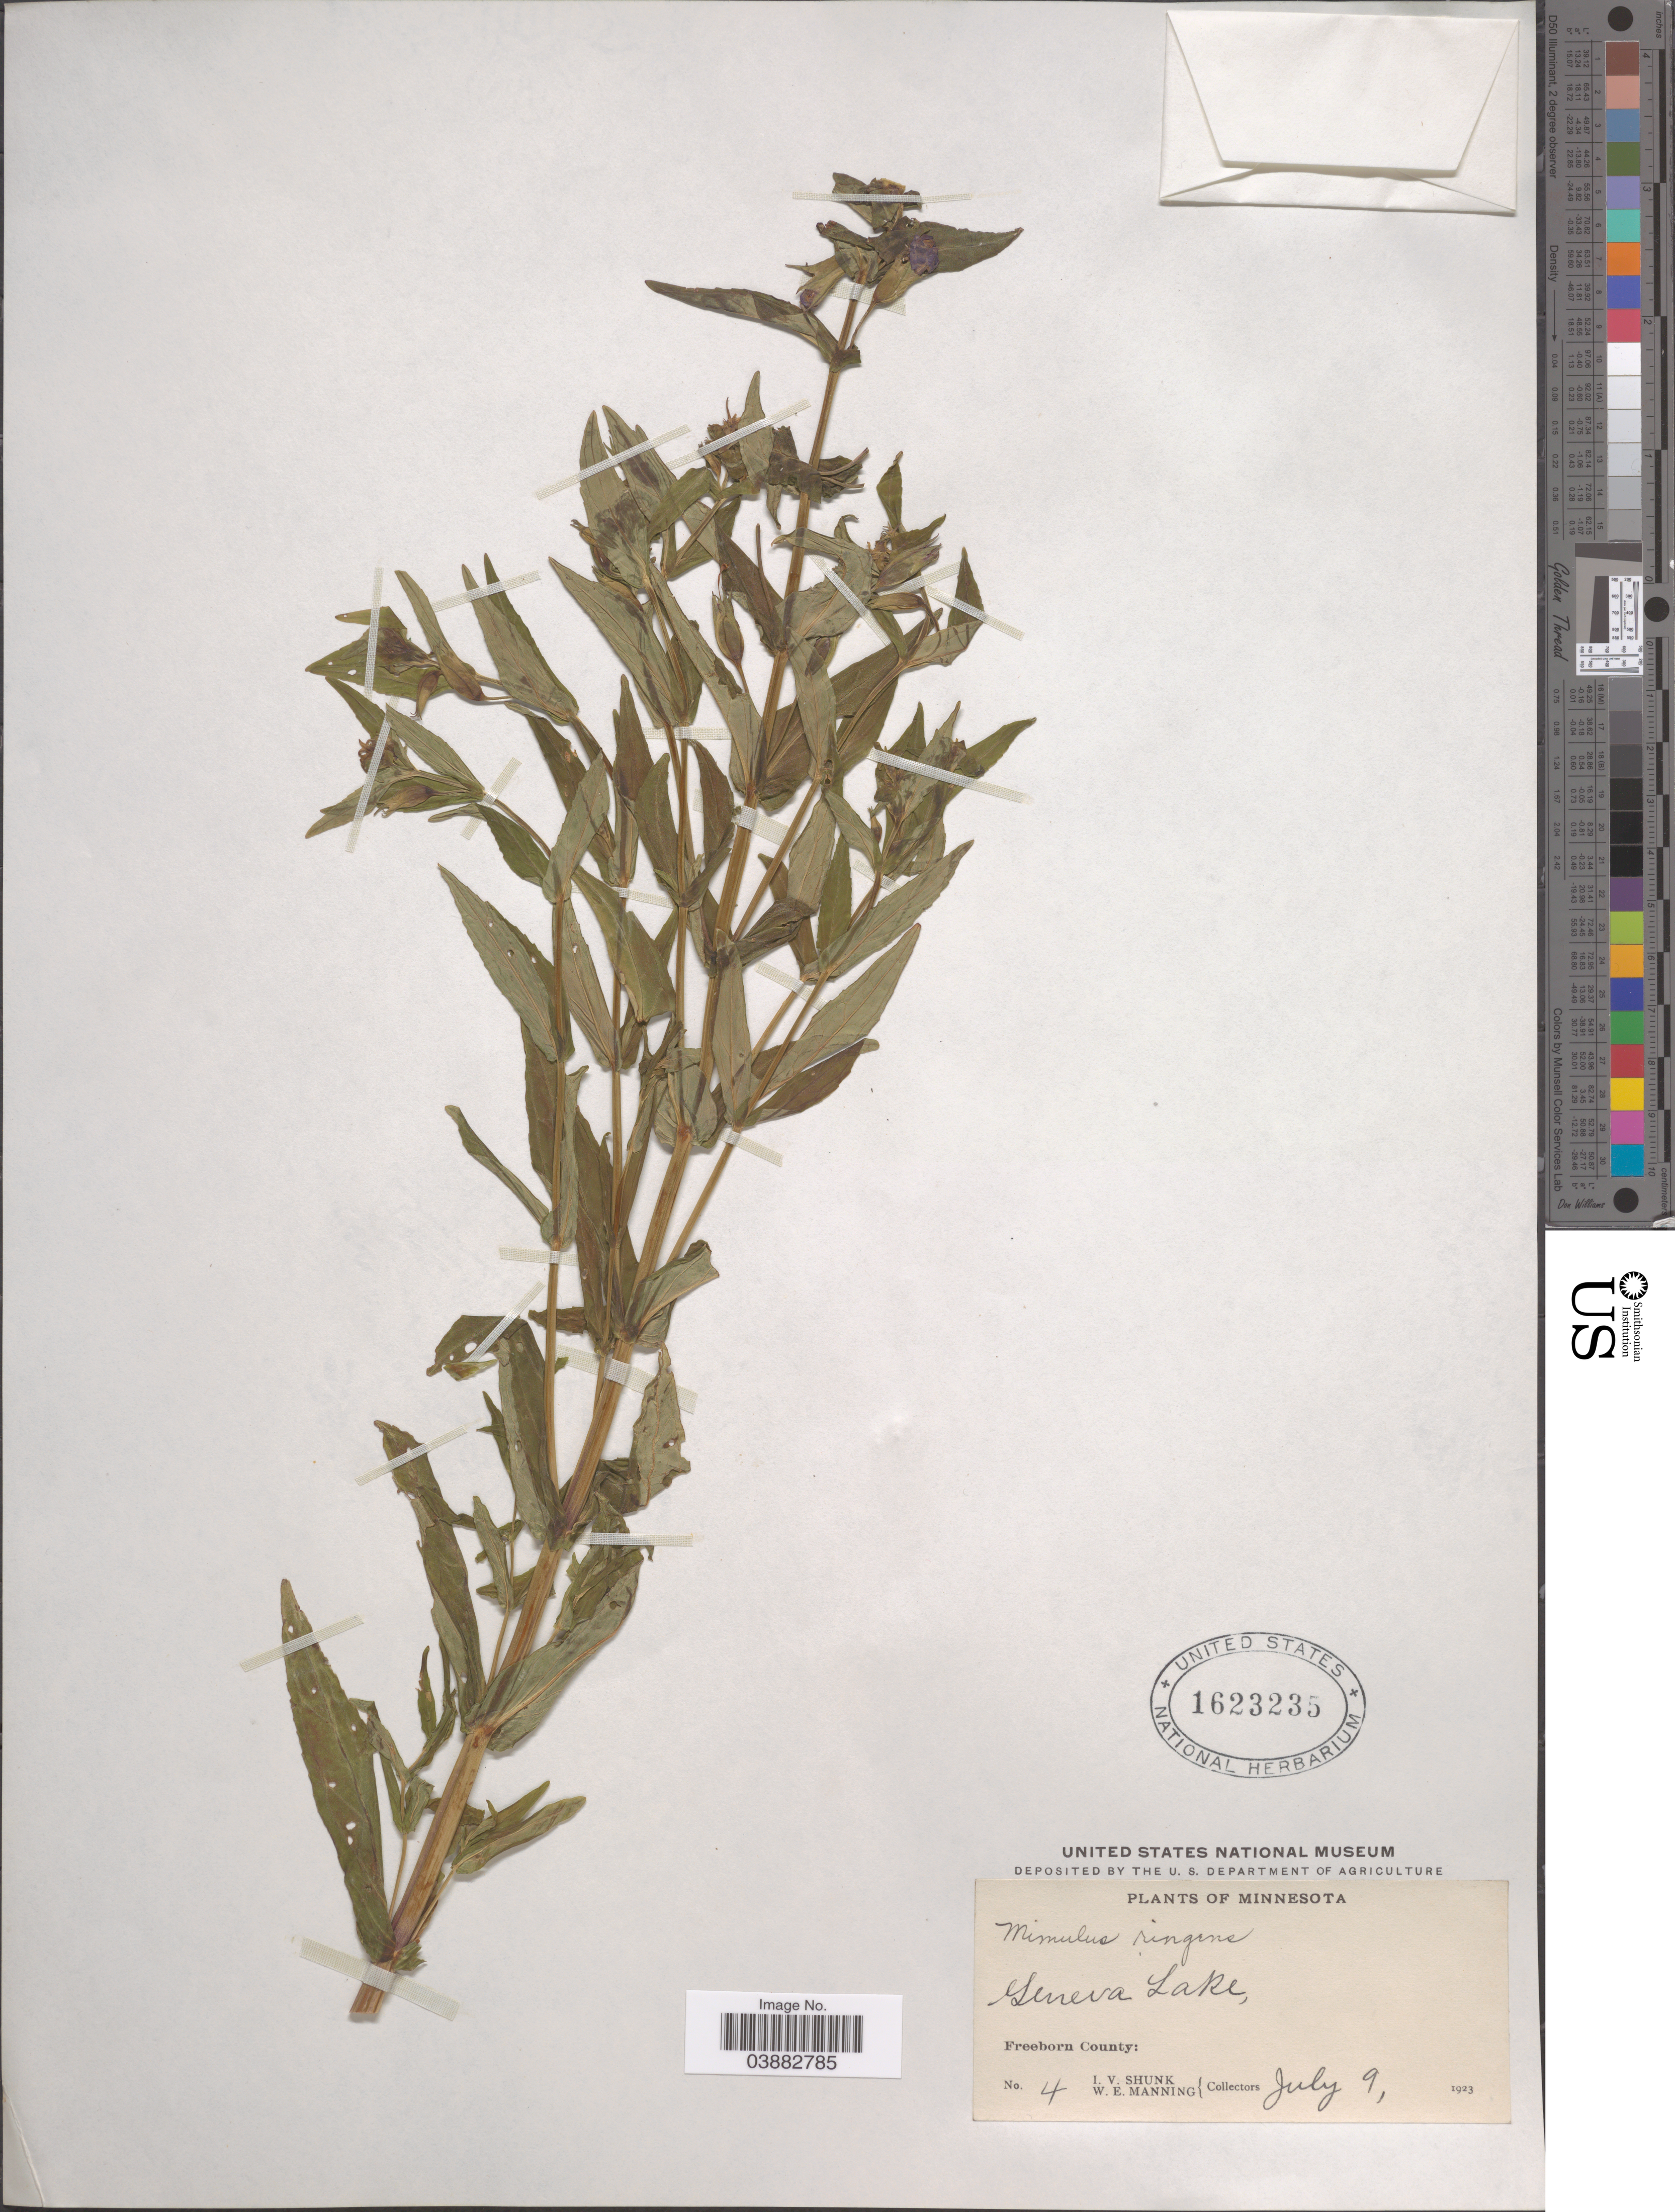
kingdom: Plantae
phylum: Tracheophyta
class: Magnoliopsida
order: Lamiales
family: Phrymaceae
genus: Mimulus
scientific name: Mimulus ringens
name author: L.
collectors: I. Shunk & W. Manning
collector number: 4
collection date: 1923-07-09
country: United States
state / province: Minnesota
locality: Geneva Lake, Freeborn County.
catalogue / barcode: US 1623235